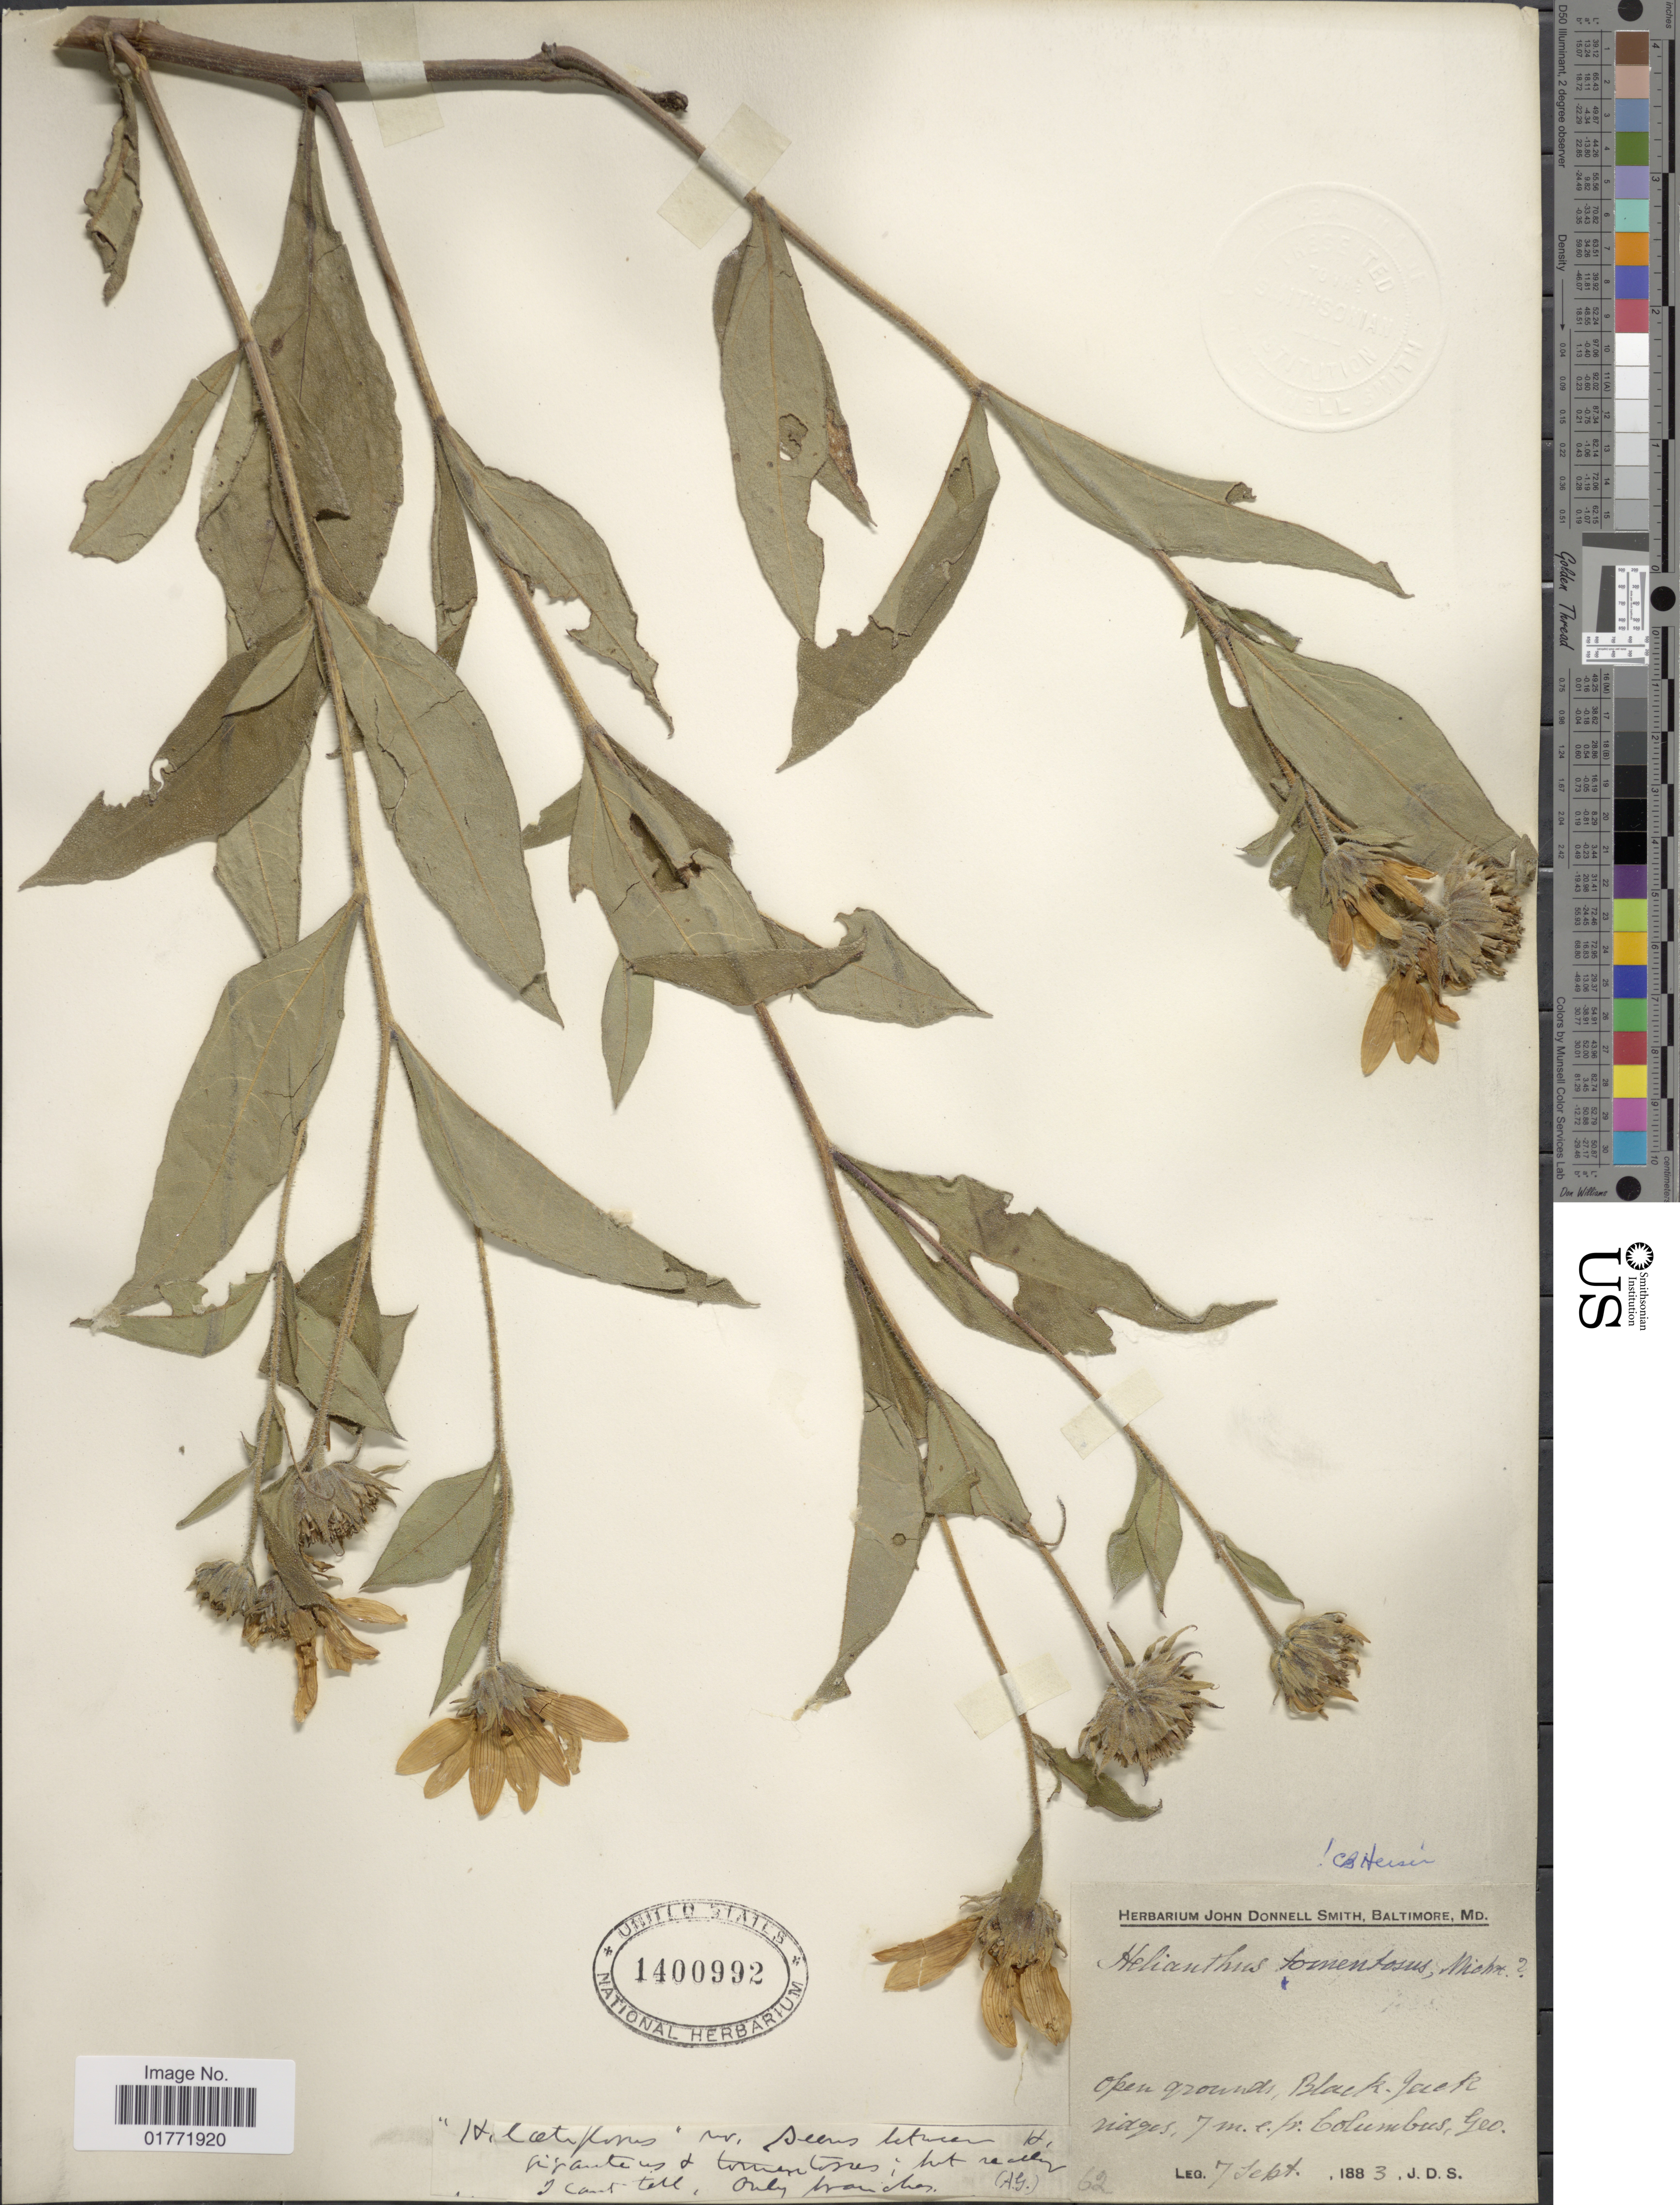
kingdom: Plantae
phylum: Tracheophyta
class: Magnoliopsida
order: Asterales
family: Asteraceae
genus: Helianthus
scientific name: Helianthus tomentosus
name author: Michx.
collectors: J. Donnell Smith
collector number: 62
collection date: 1883-09-07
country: United States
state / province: Georgia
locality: Open grounds, Black Jack ridges, 7. m.e fr. Columbus.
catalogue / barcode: US 1400992